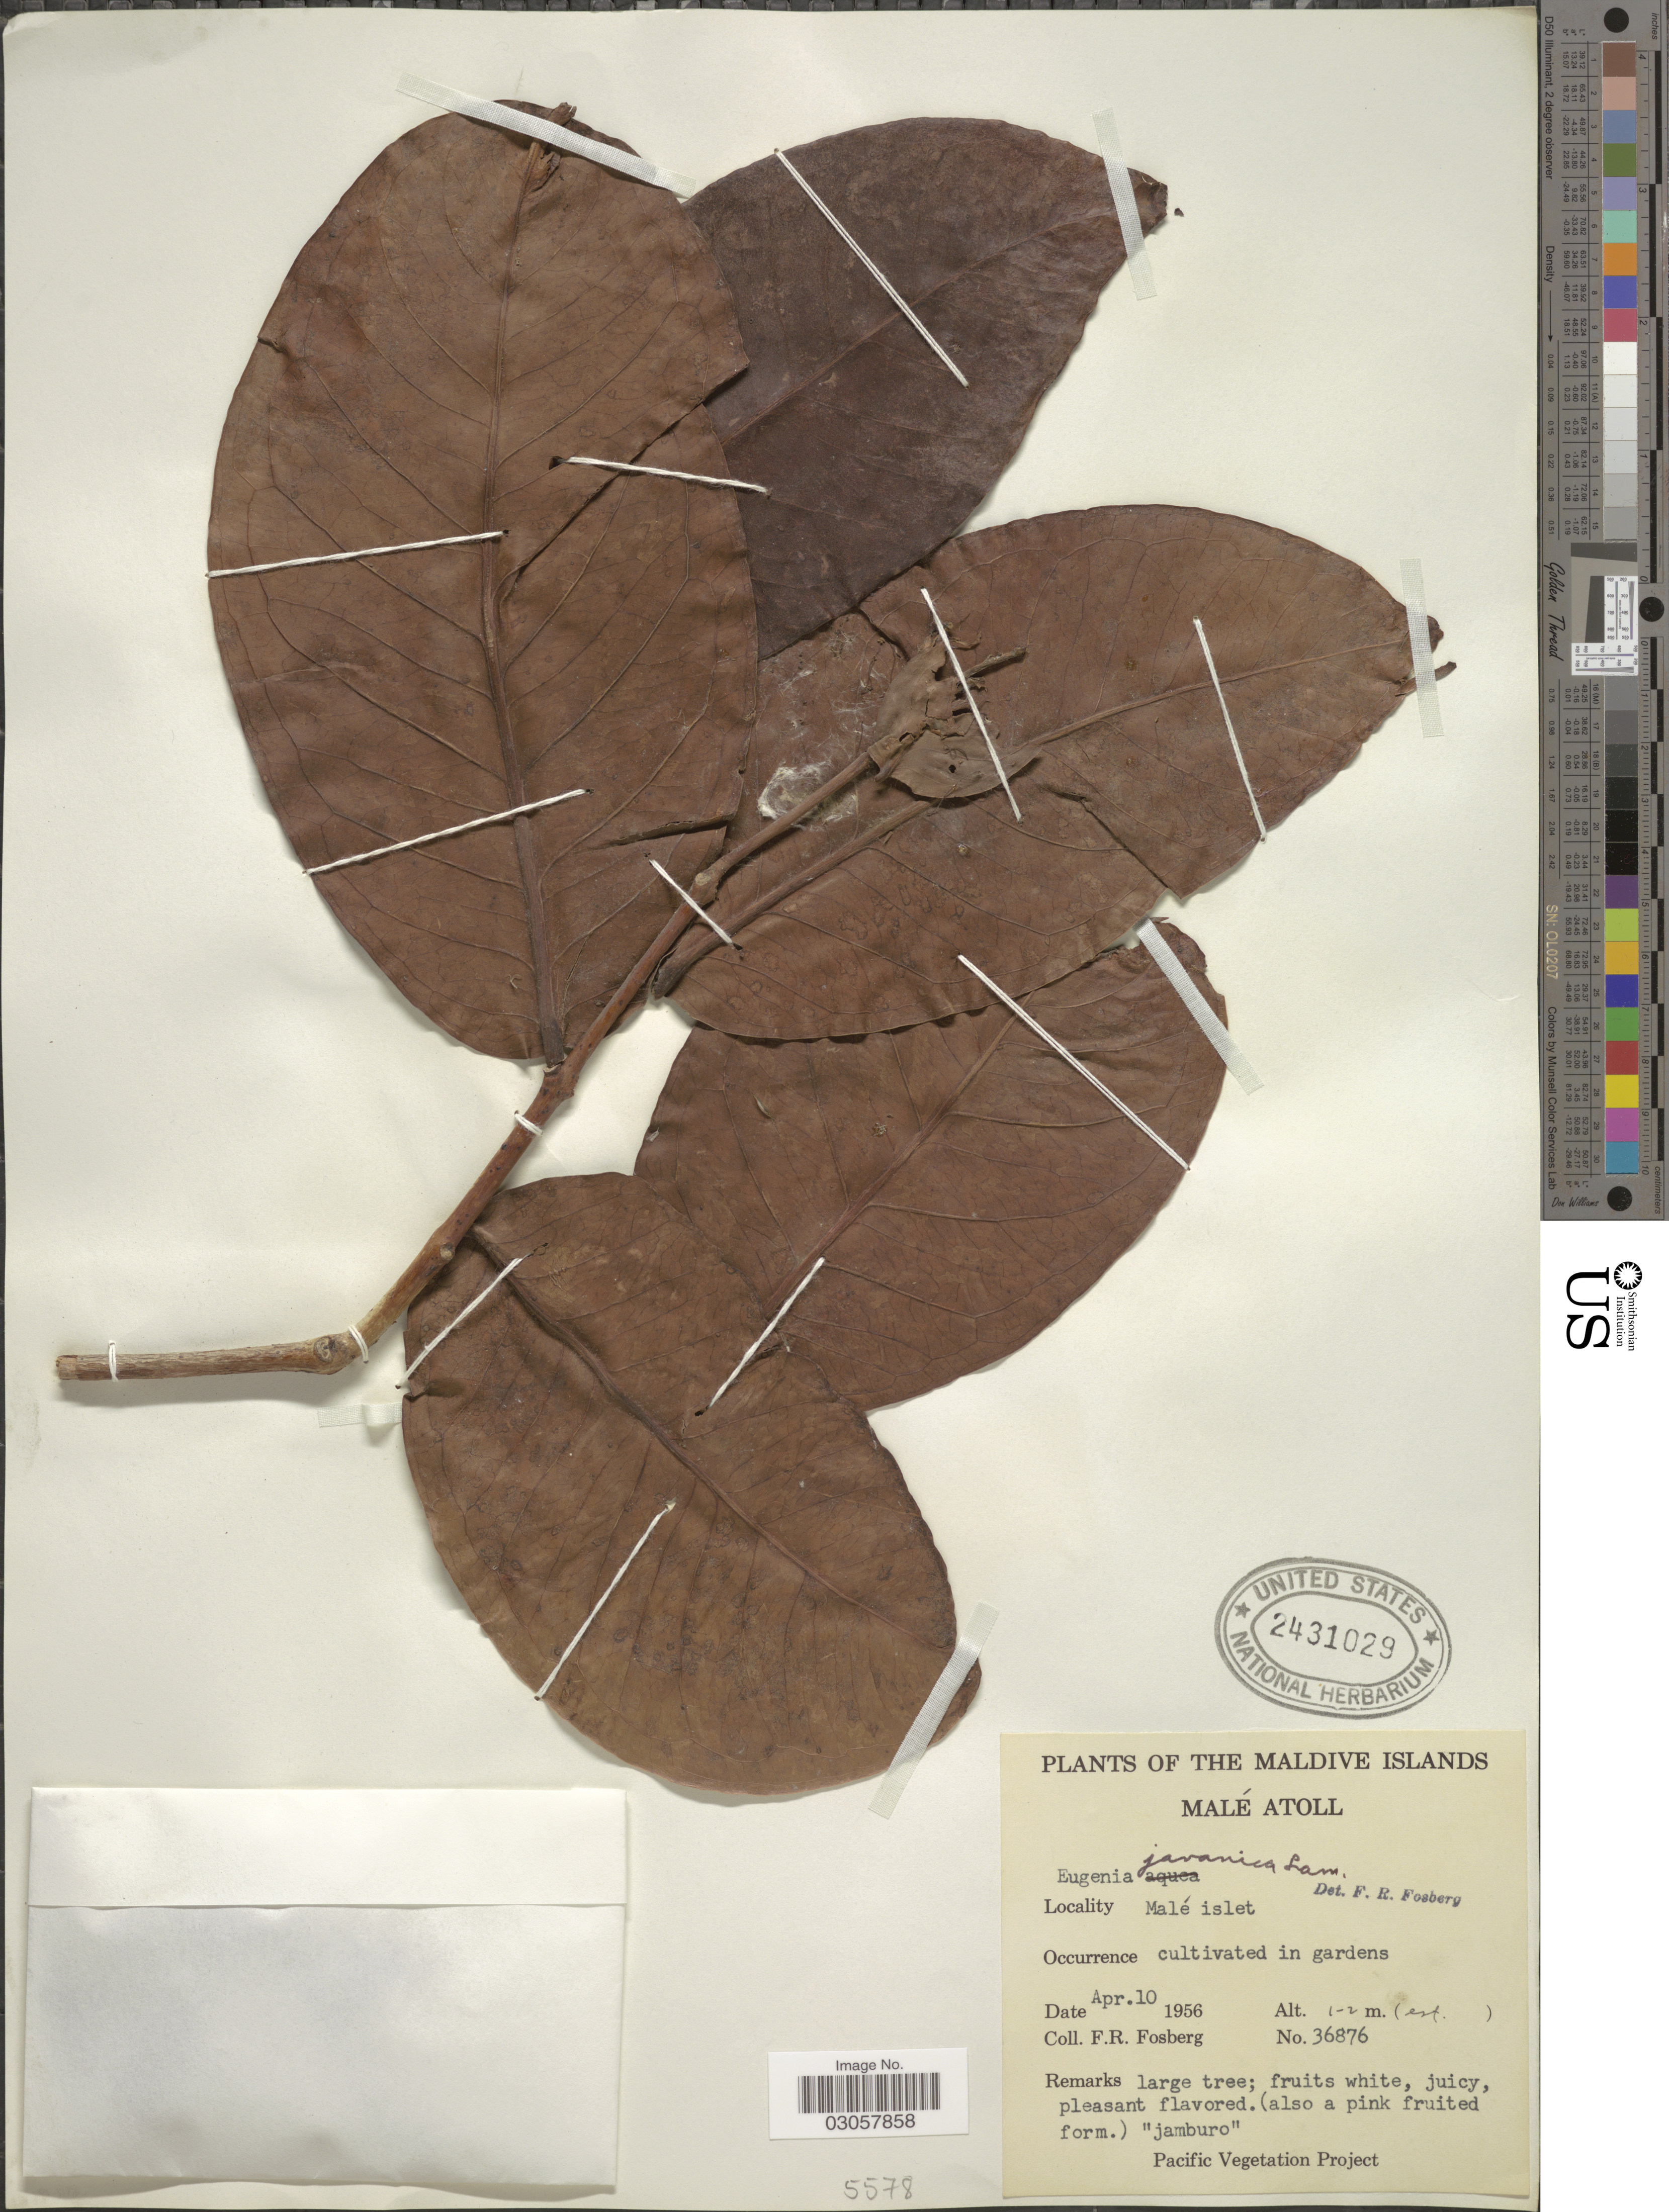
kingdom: Plantae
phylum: Tracheophyta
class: Magnoliopsida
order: Myrtales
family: Myrtaceae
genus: Syzygium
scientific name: Syzygium samarangense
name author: (Blume) Merr. & L.M. Perry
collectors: F. R. Fosberg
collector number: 36876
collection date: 1956-04-10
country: Maldive Islands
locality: Malé Atoll. Malé Islet.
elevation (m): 1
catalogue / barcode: US 2431029